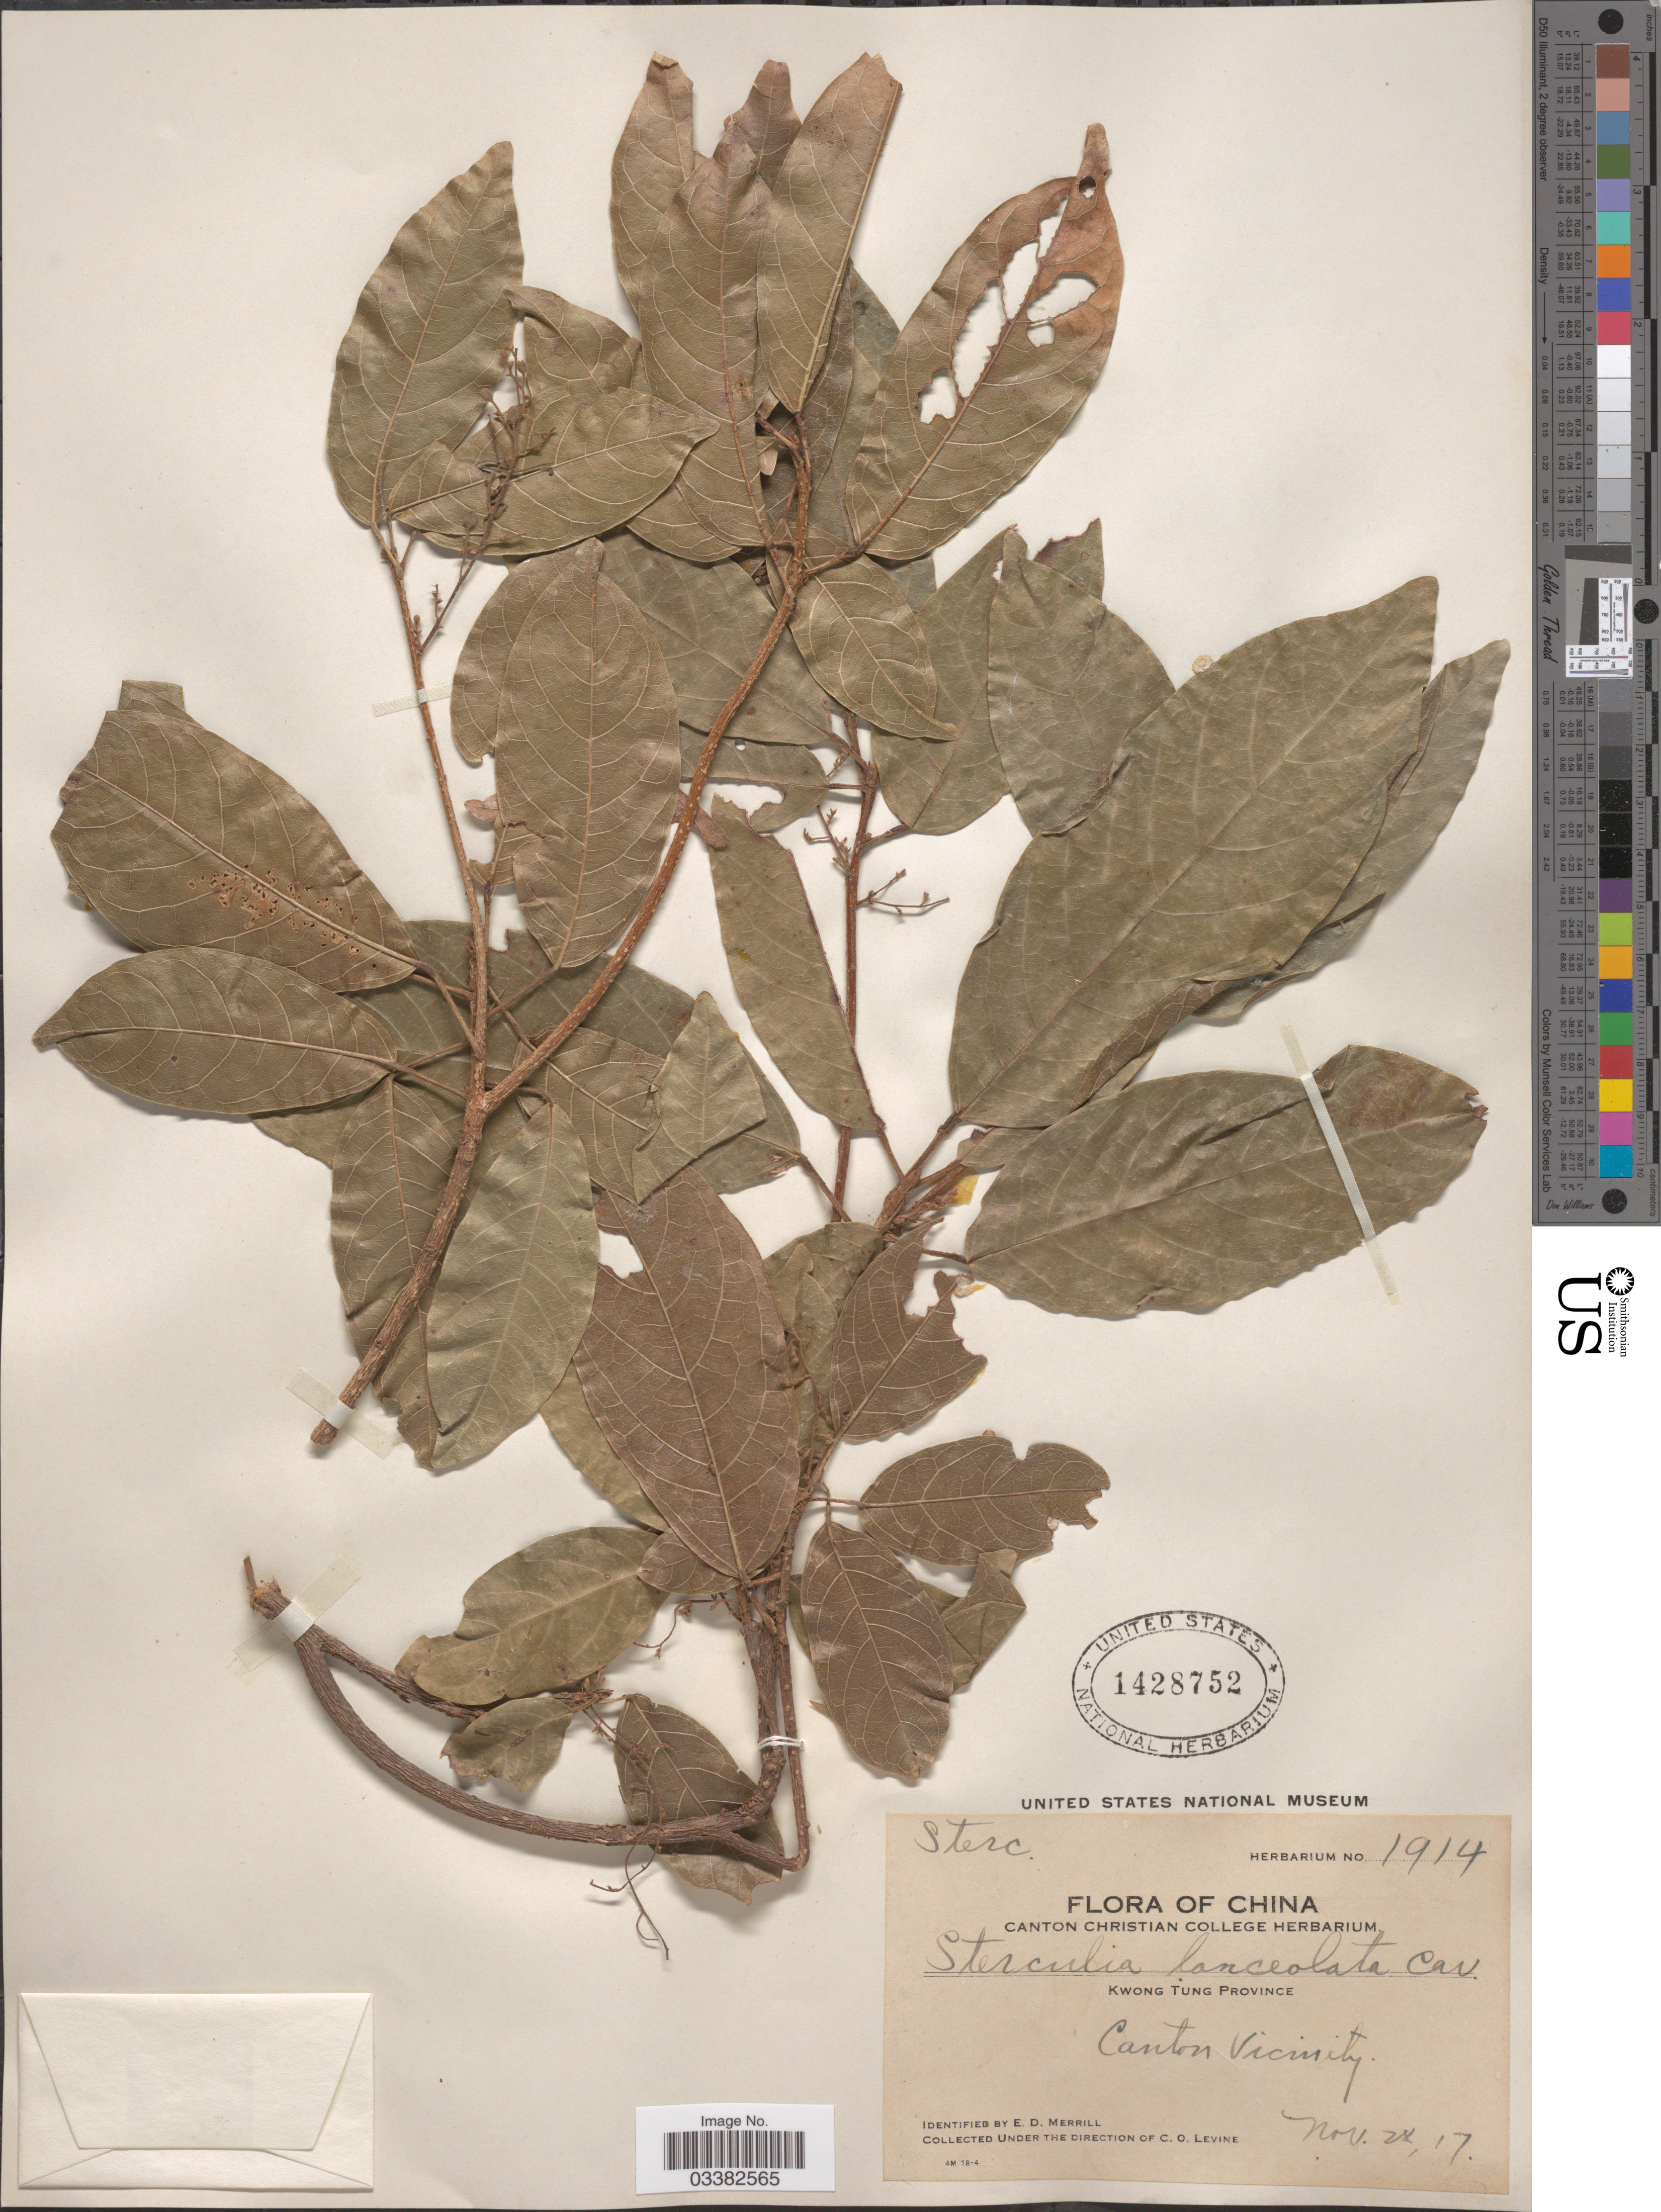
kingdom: Plantae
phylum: Tracheophyta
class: Magnoliopsida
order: Malvales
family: Malvaceae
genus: Sterculia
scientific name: Sterculia lanceolata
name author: Cav.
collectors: C. O. Levine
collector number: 1914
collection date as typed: Transcribed d/m/y: 28/11/17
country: China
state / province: Guangdong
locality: Kwong Tung Province. Canton Vicinity.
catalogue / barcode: US 1428752